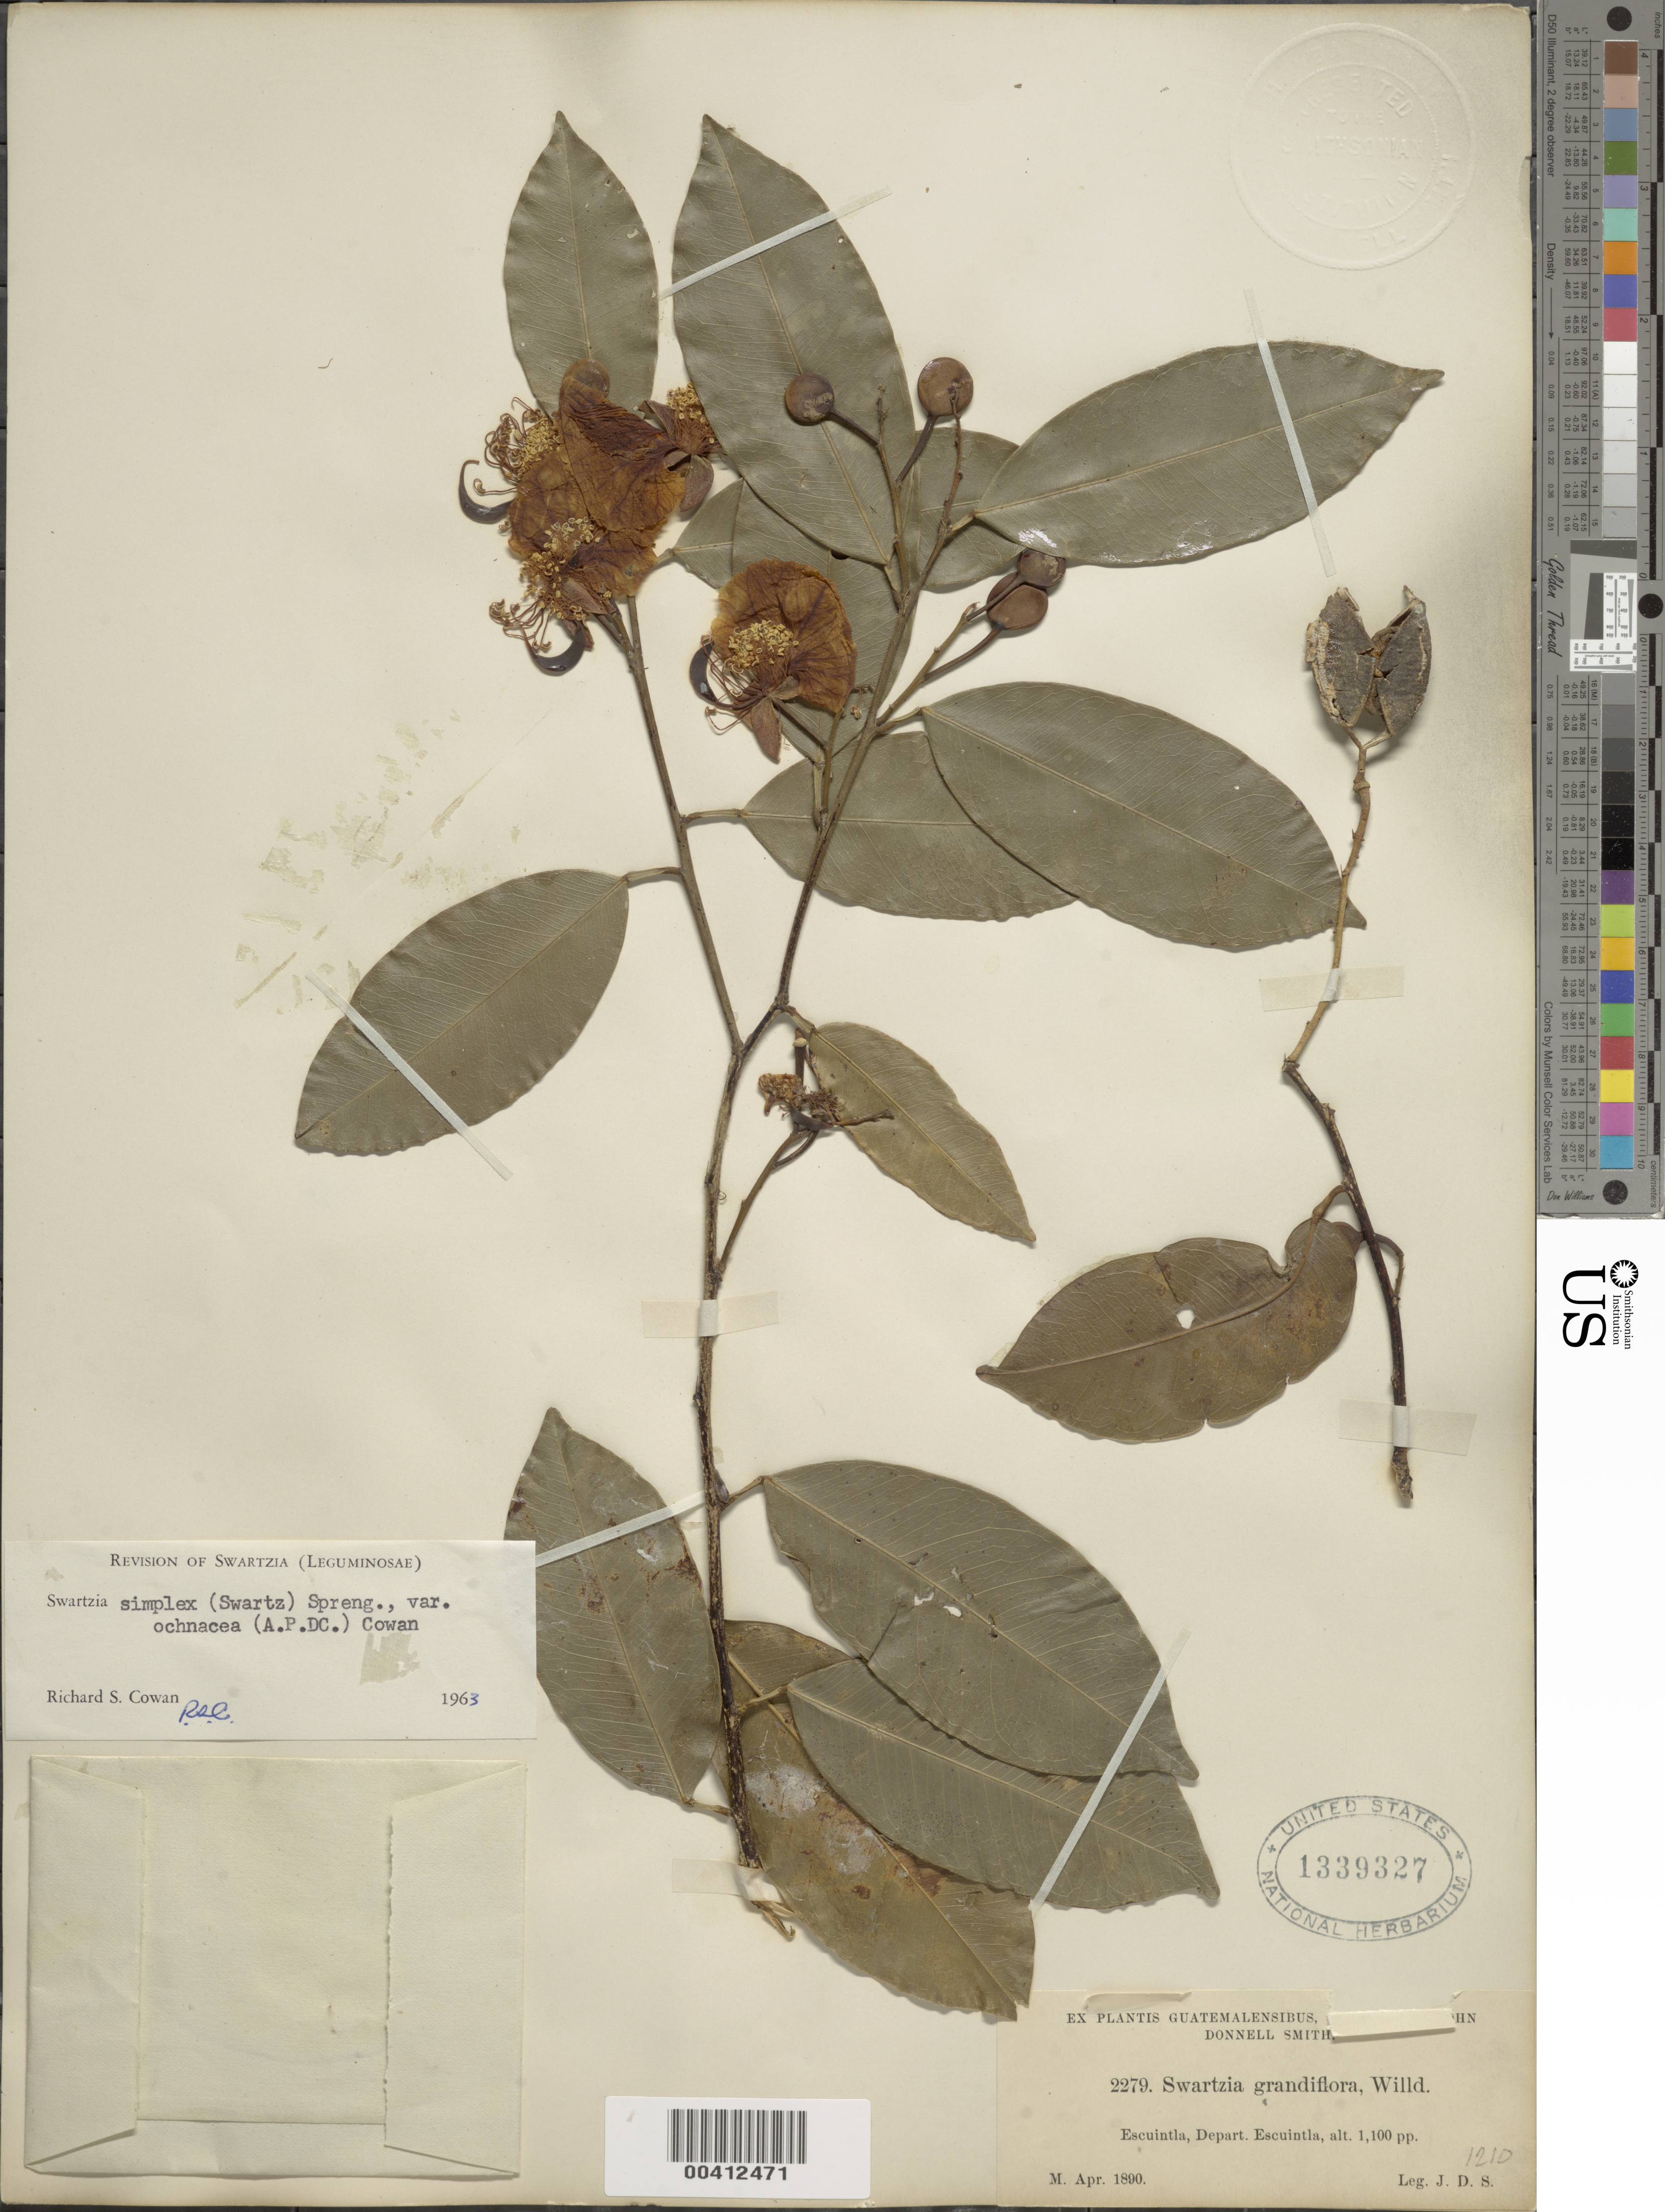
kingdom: Plantae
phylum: Tracheophyta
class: Magnoliopsida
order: Fabales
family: Fabaceae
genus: Swartzia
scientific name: Swartzia simplex var. ochnacea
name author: (DC.) R.S. Cowan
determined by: Cowan, R. S.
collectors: J. Donnell Smith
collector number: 2279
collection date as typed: Apr 1890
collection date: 1890-04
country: Guatemala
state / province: Escuintla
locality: Escuintla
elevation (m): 335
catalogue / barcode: US 1339327